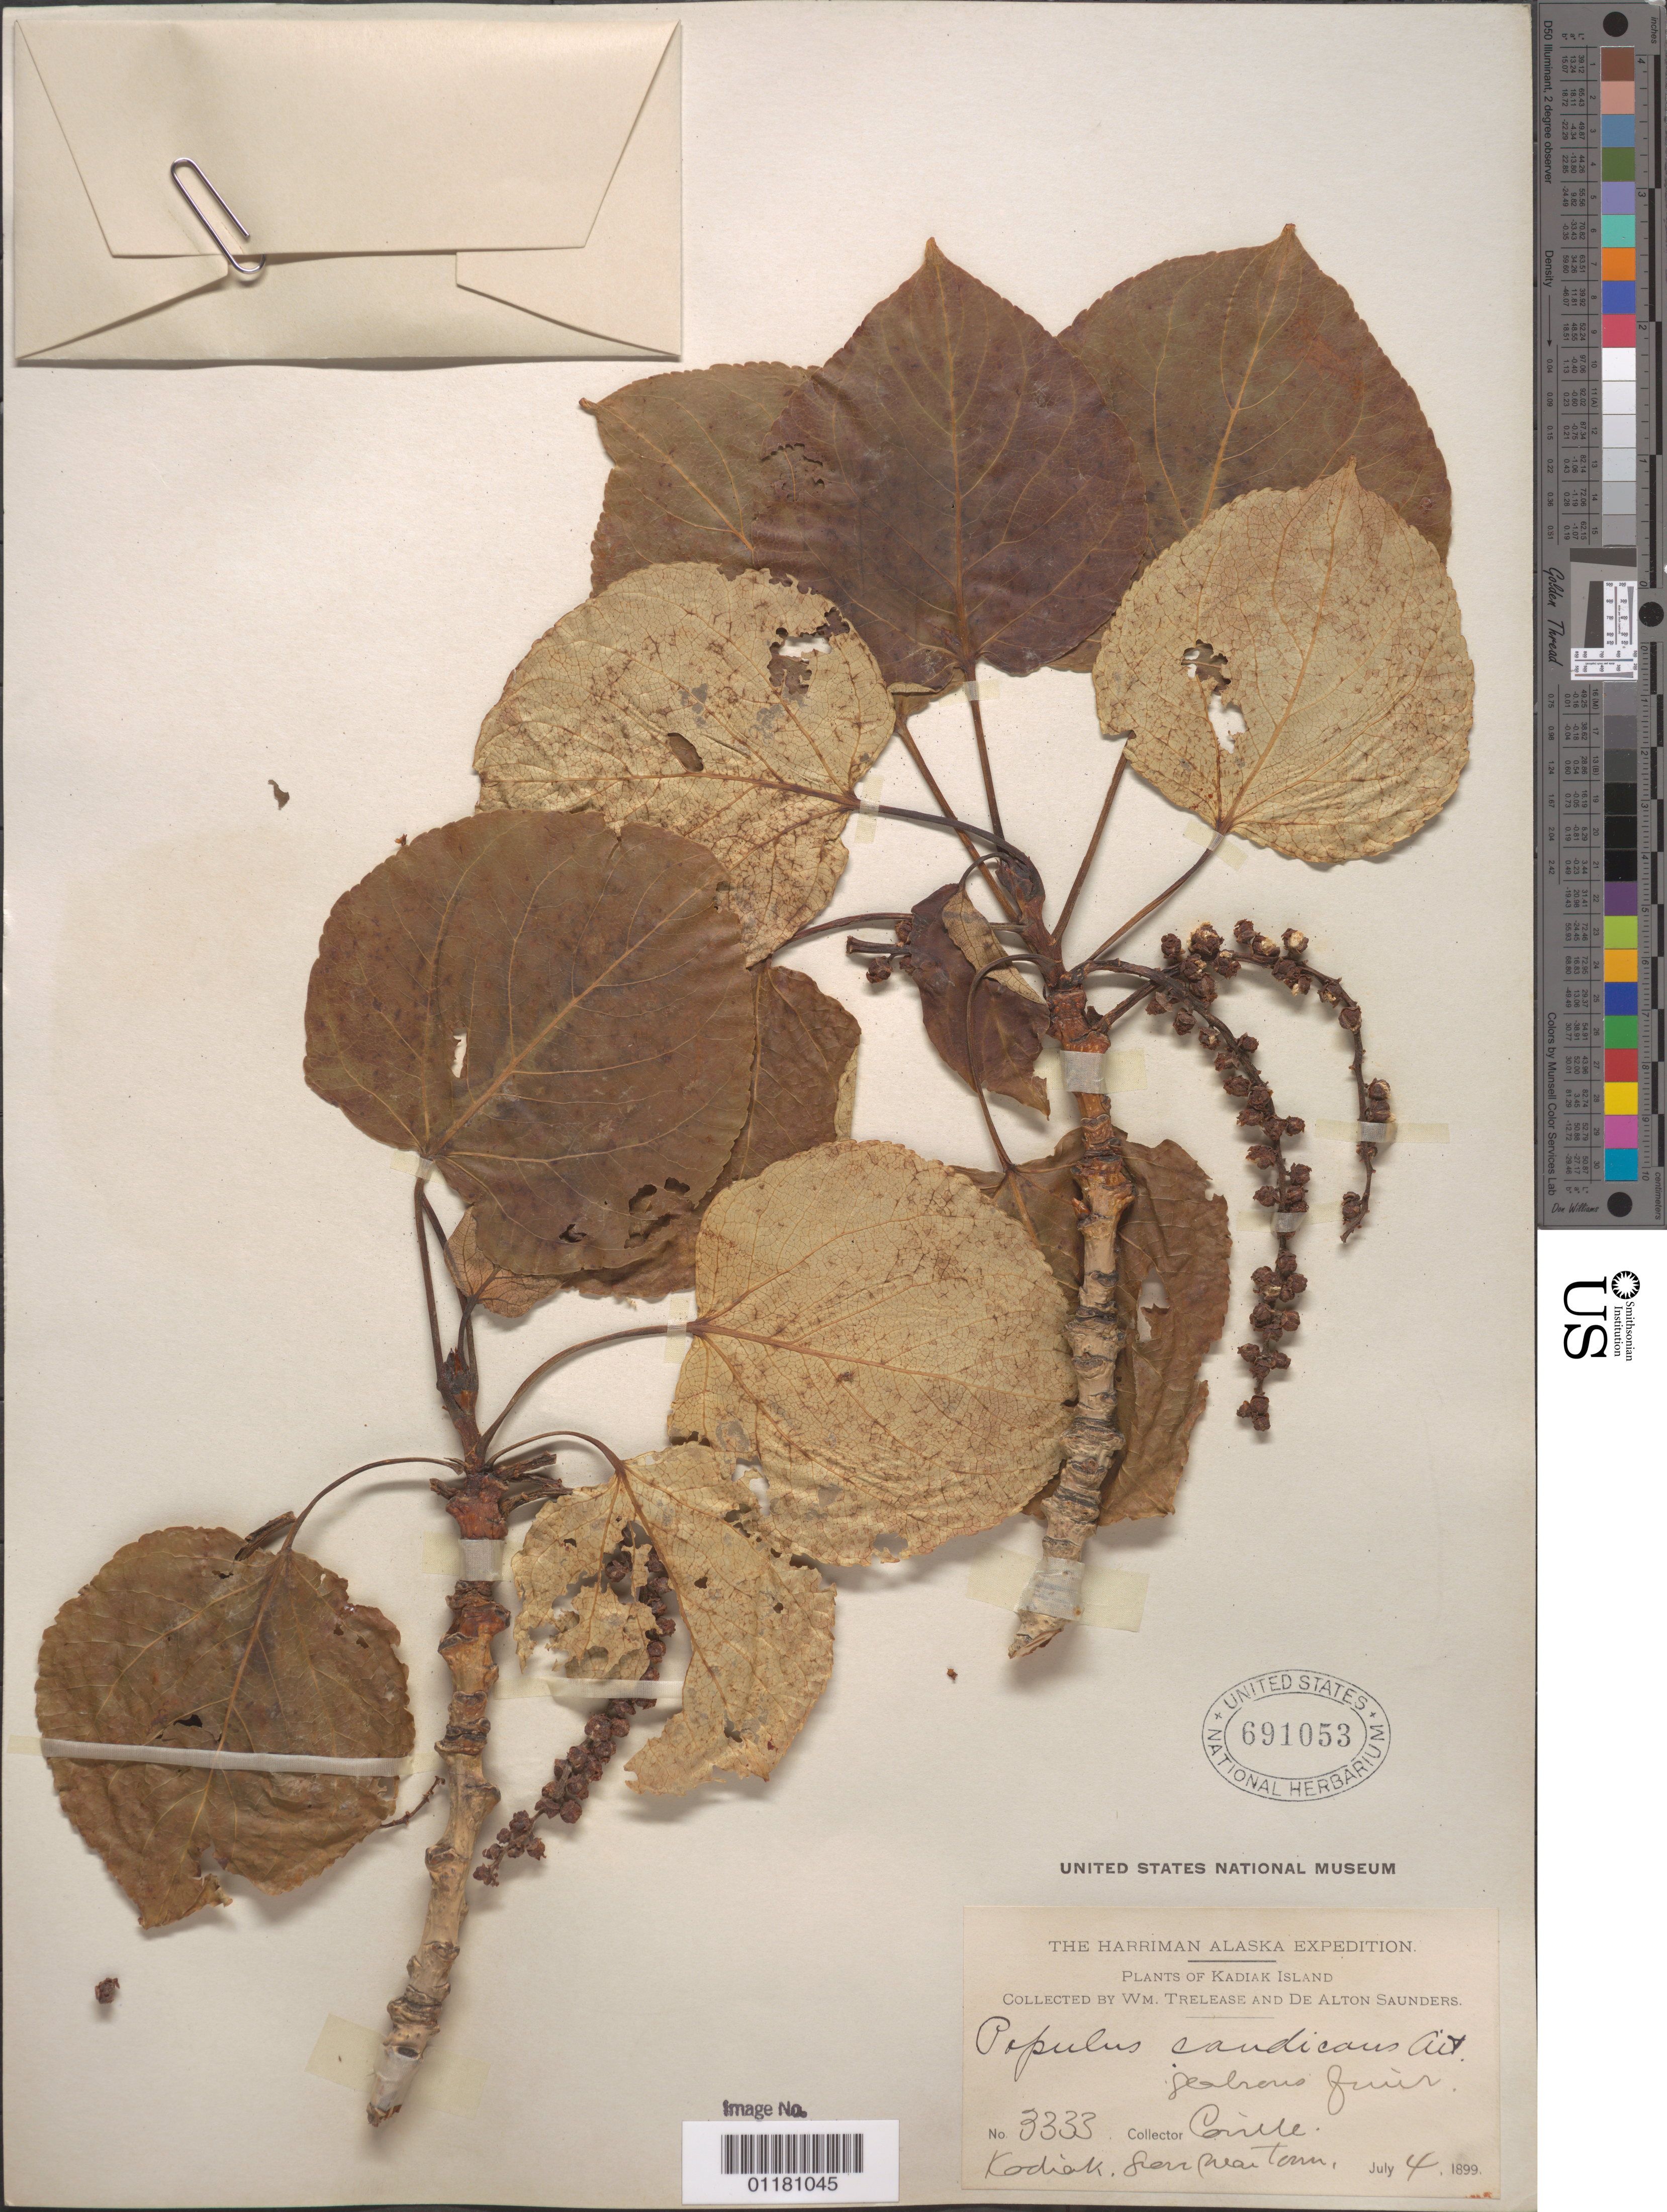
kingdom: Plantae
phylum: Tracheophyta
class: Magnoliopsida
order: Malpighiales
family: Salicaceae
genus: Populus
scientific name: Populus candicans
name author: Aiton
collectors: F. V. Coville & T. H. Kearney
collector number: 3333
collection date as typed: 04 Jul 1899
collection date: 1899-07-04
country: United States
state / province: Alaska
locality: Kodiak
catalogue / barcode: US 691053